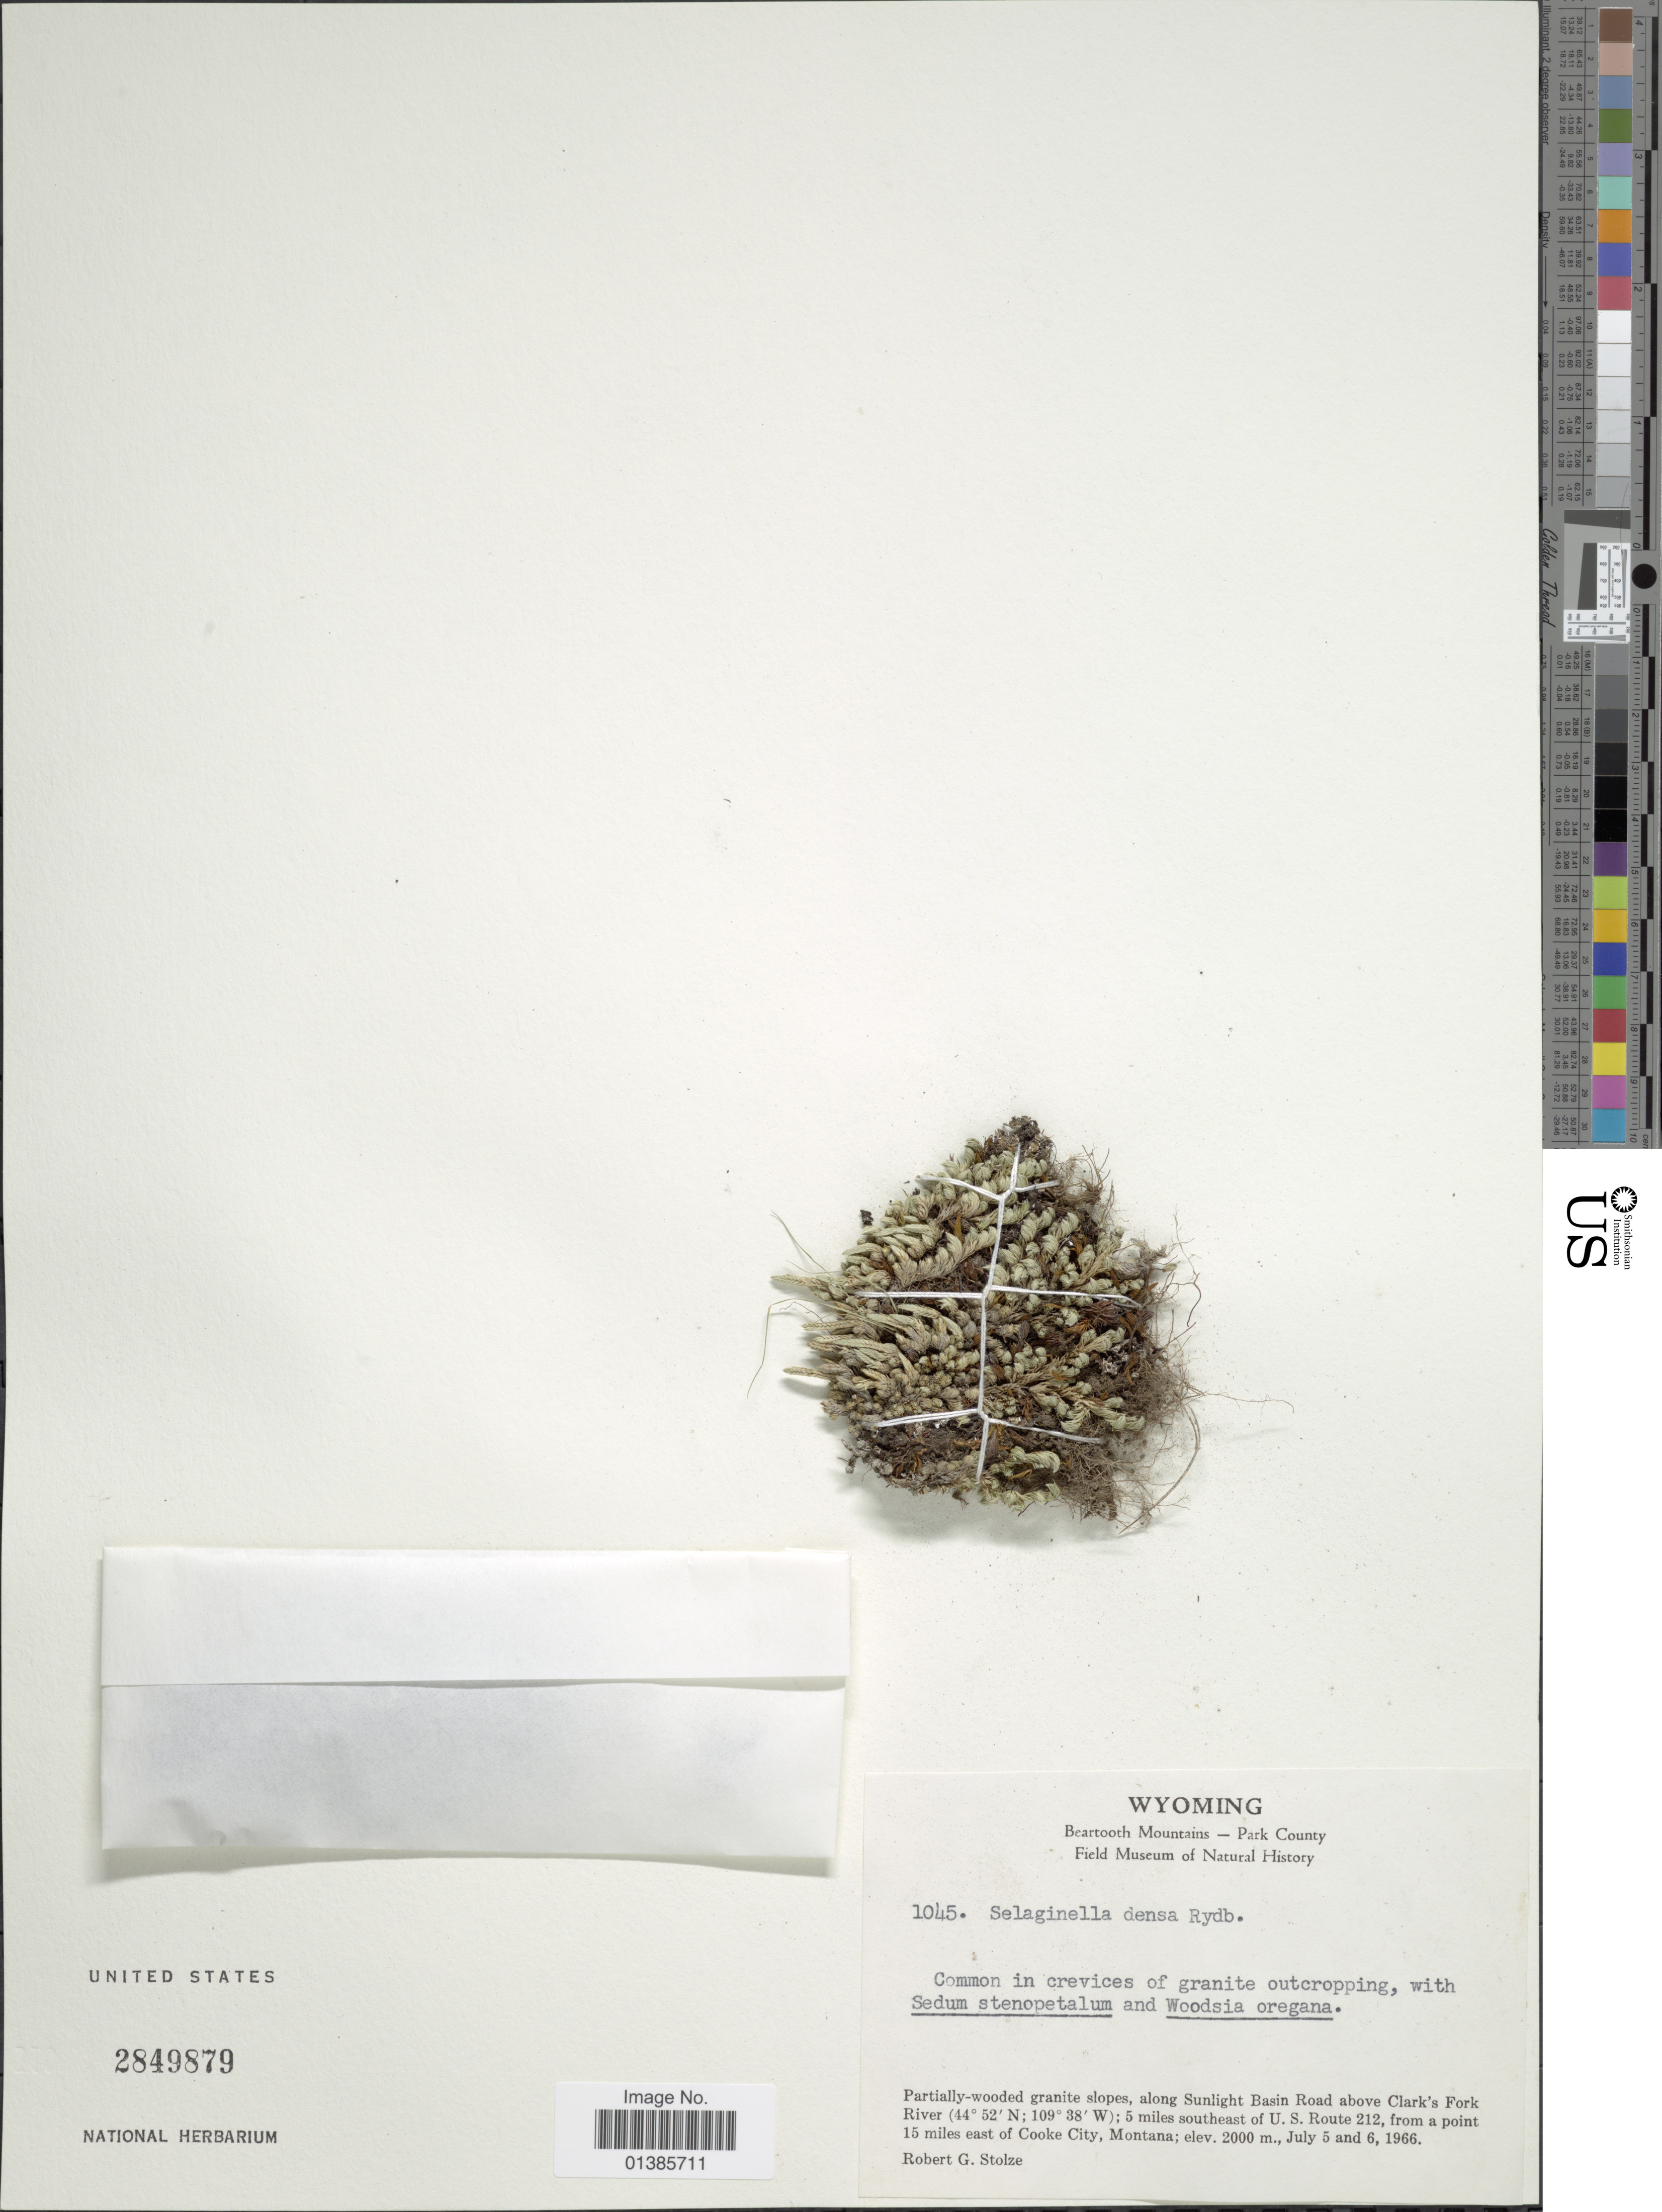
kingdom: Plantae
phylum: Tracheophyta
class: Lycopodiopsida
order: Selaginellales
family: Selaginellaceae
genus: Selaginella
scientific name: Selaginella densa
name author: Rydb.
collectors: R. G. Stolze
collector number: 1045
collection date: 1966-07-05/1966-07-06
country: United States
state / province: Wyoming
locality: Beartooth Mountains- Park County. Partially-wooded granite slopes, along Sunlight Basin Road above Clark's Fork River; 5 miles southeast of U.S. Route 212, from a point 15 miles east of Cooke City, Montana.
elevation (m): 2000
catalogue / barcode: US 2849879